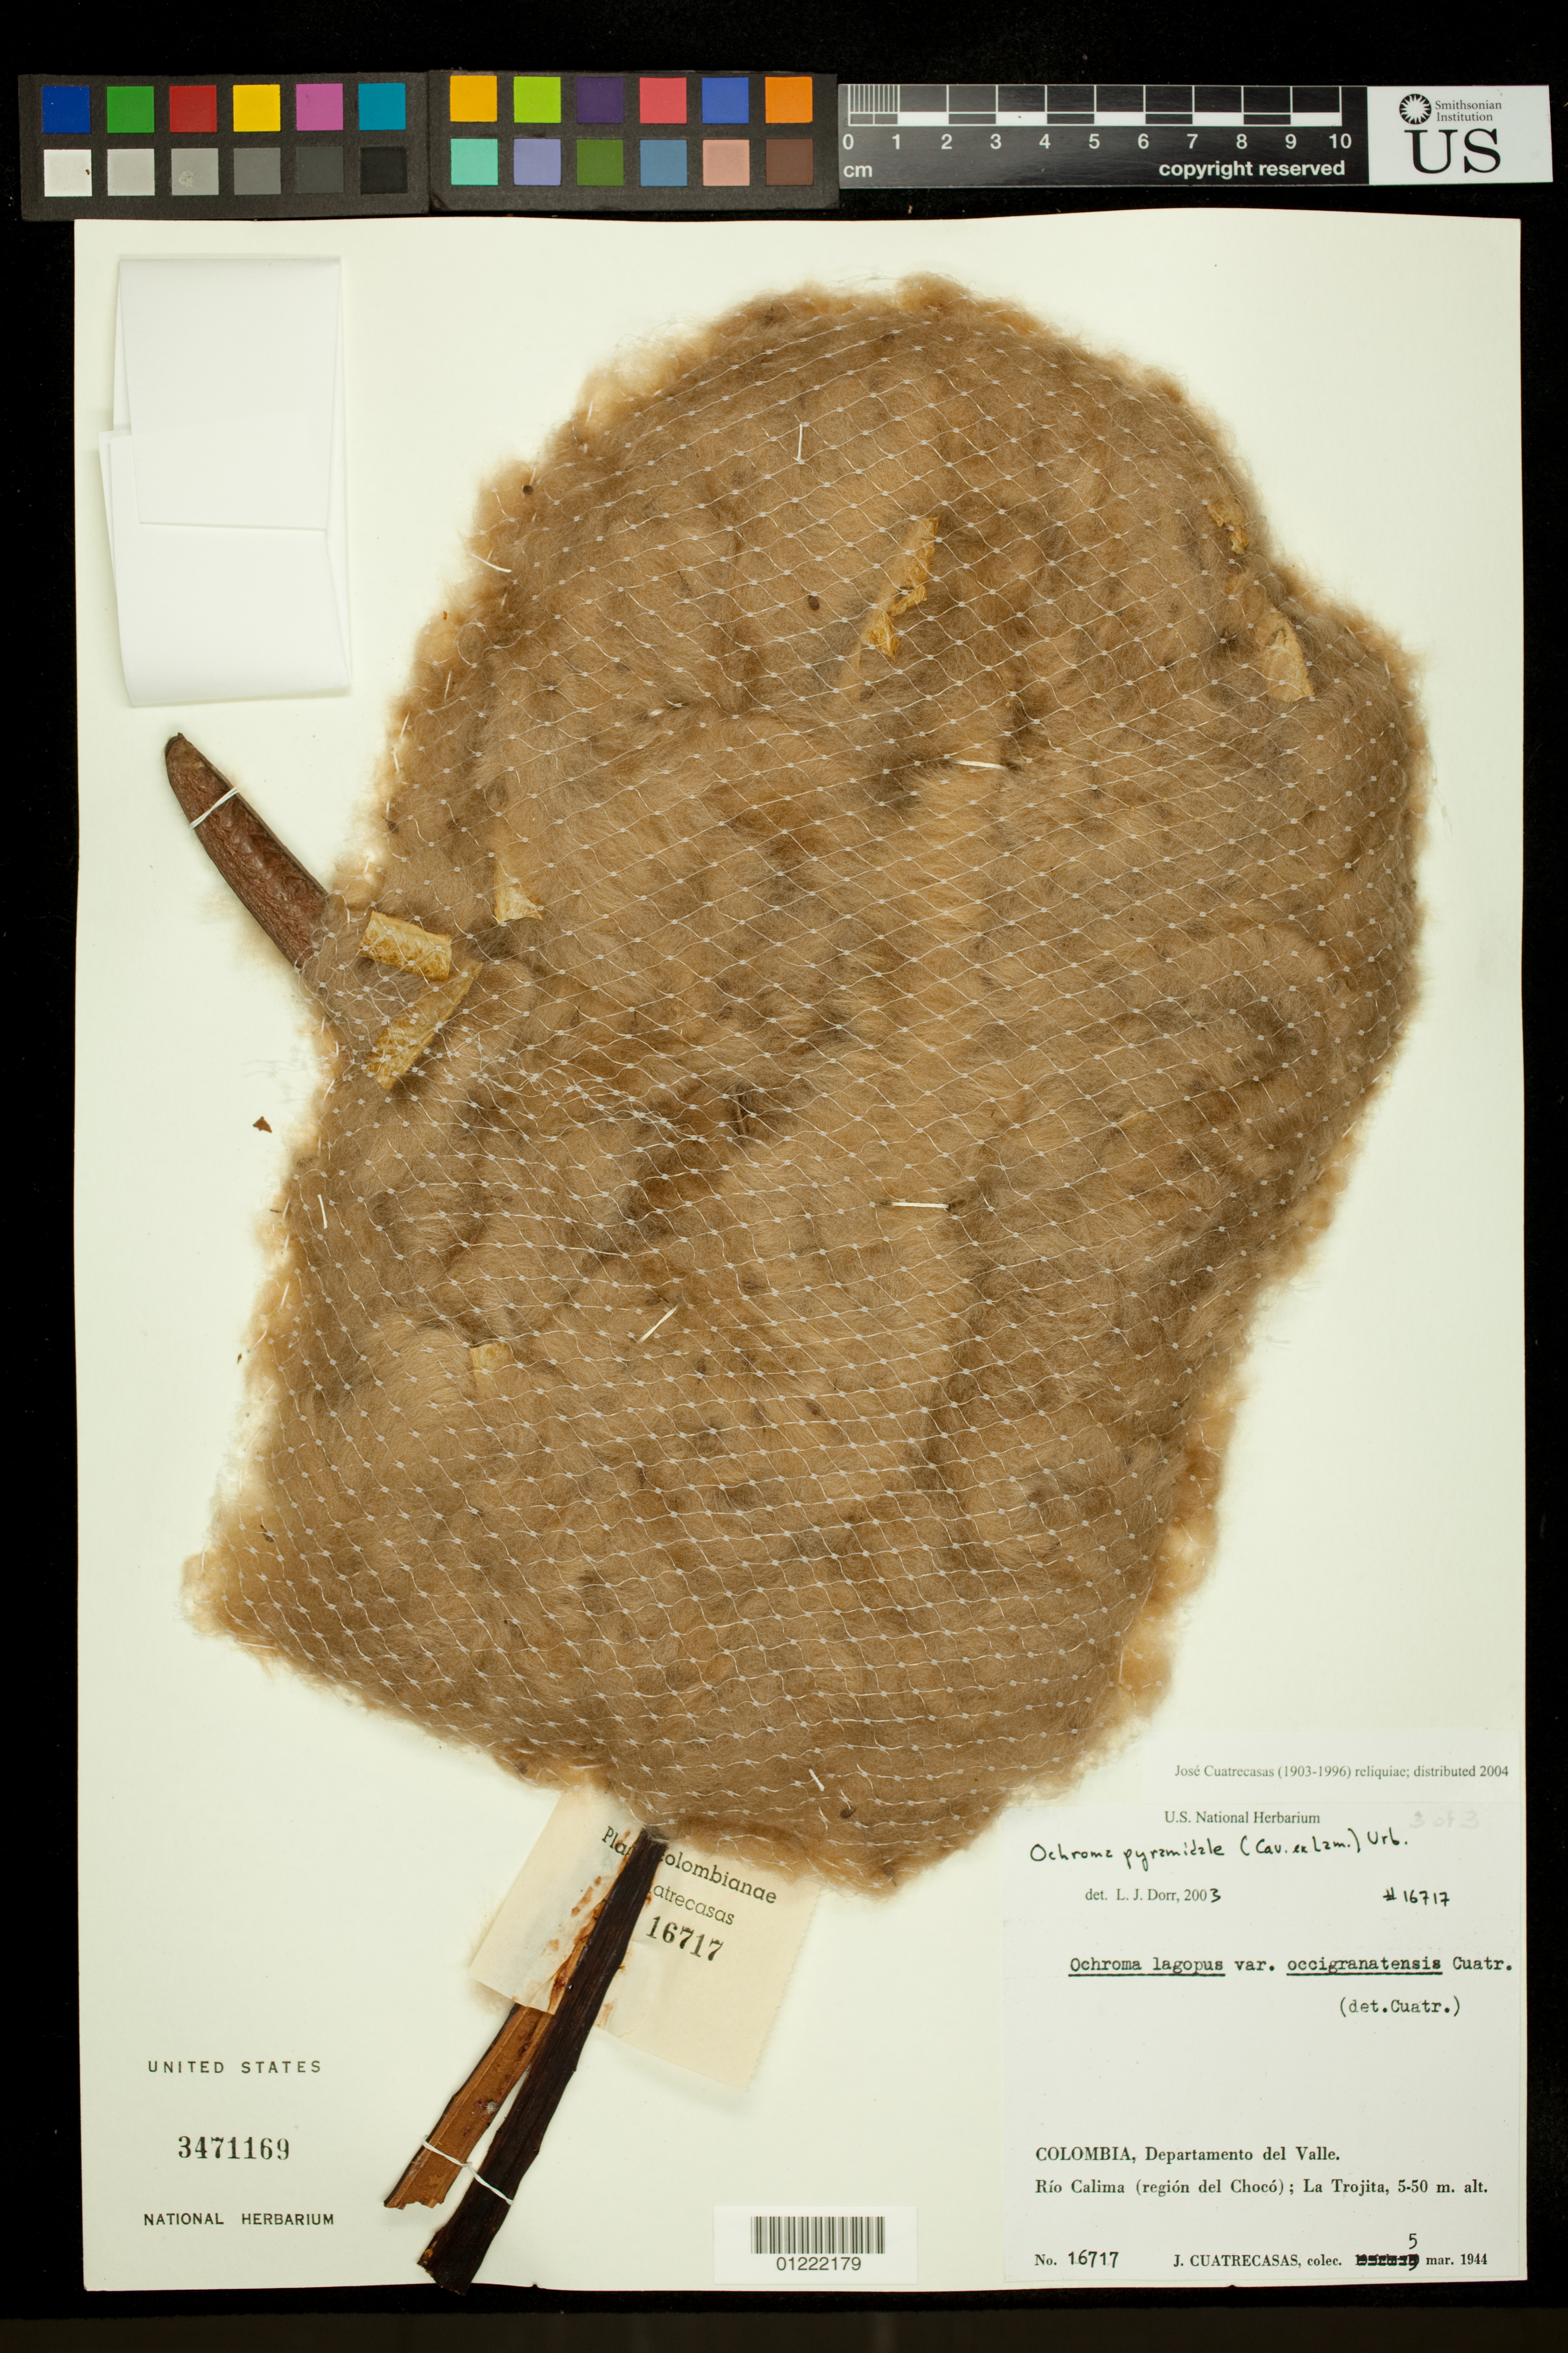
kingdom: Plantae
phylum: Tracheophyta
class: Magnoliopsida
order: Malvales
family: Malvaceae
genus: Ochroma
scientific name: Ochroma pyramidale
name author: (Cav. ex Lam.) Urb.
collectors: J. Cuatrecasas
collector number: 16717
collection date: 1944-03-05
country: Colombia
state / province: Valle del Cauca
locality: Río Calima (región del Chocó); La Trojita.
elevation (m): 5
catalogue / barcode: US 3471169